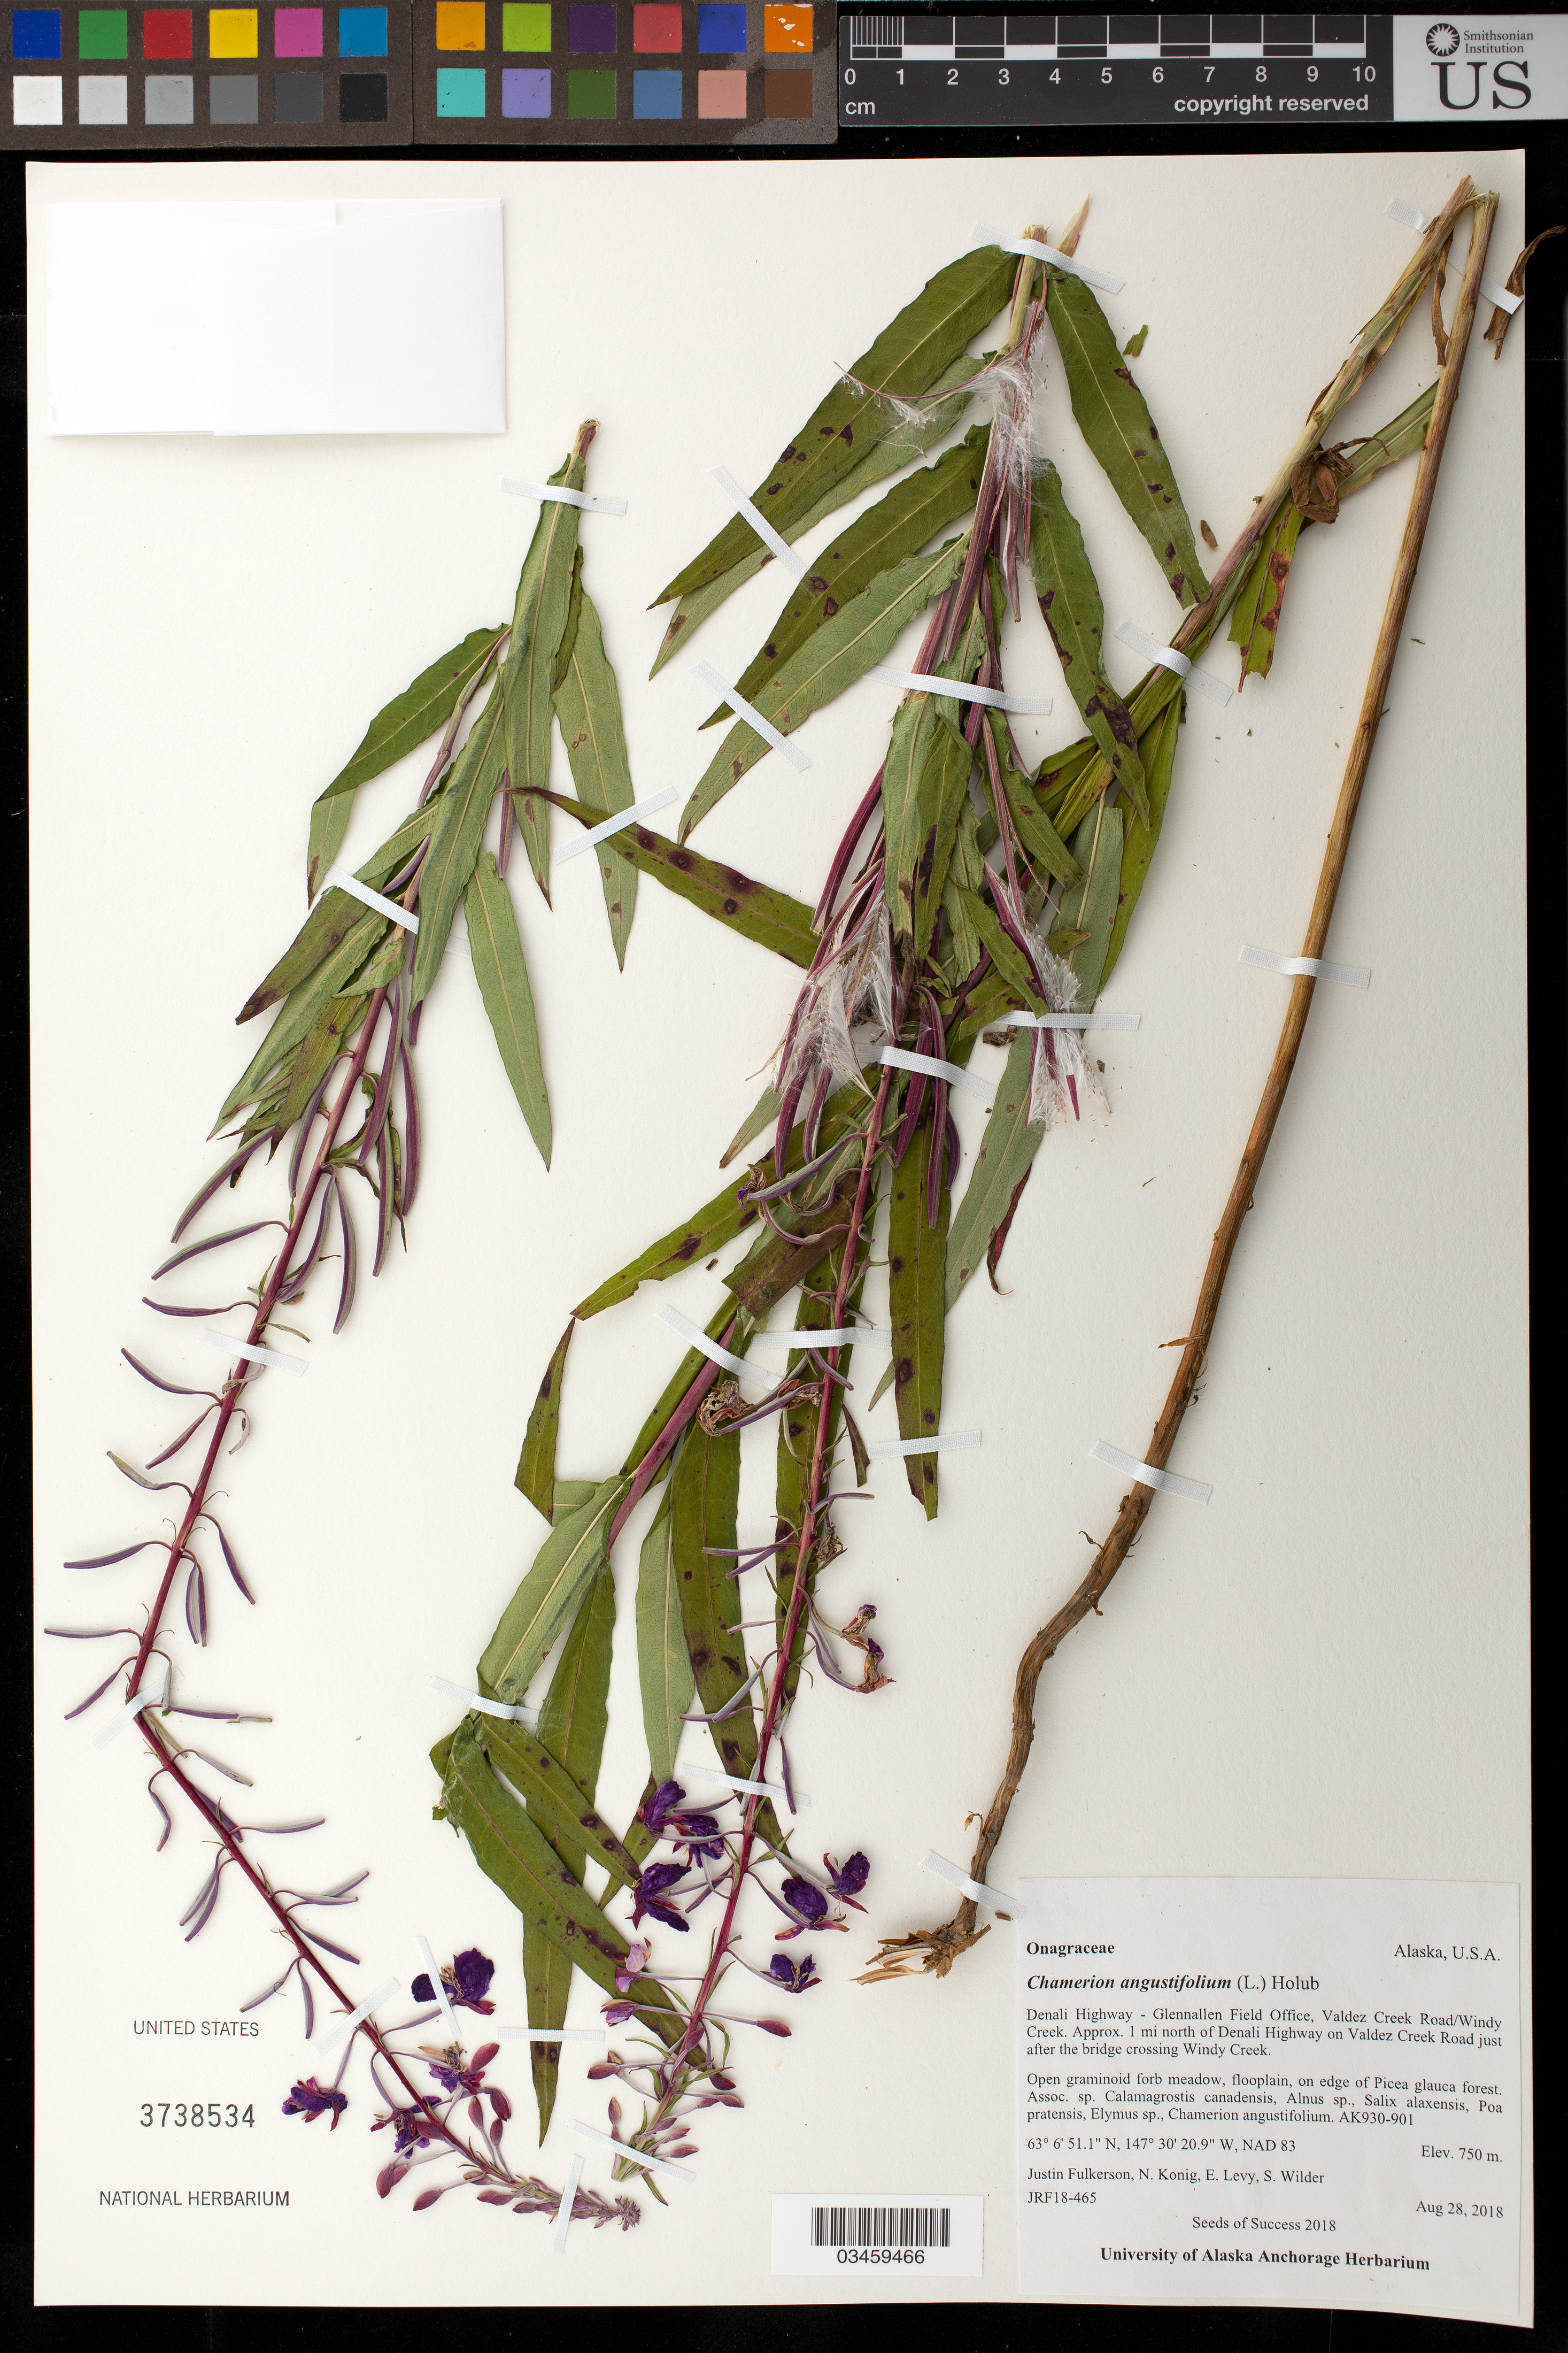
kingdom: Plantae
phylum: Tracheophyta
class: Magnoliopsida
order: Myrtales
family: Onagraceae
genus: Chamerion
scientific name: Chamerion angustifolium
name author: (L.) Holub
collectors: J. Fulkerson, N. Konig, E. Levy & S. Wilder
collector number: JRF18-465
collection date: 2018-08-28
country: United States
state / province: Alaska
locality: Denali Hwy- Glennallen Field Office, Valdez Creek Road/Windy Creek, 1 mi. N of Denali Hwy on Valdez Creek Road just after bridge crossing Windy Creek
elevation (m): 750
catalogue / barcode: US 3738534